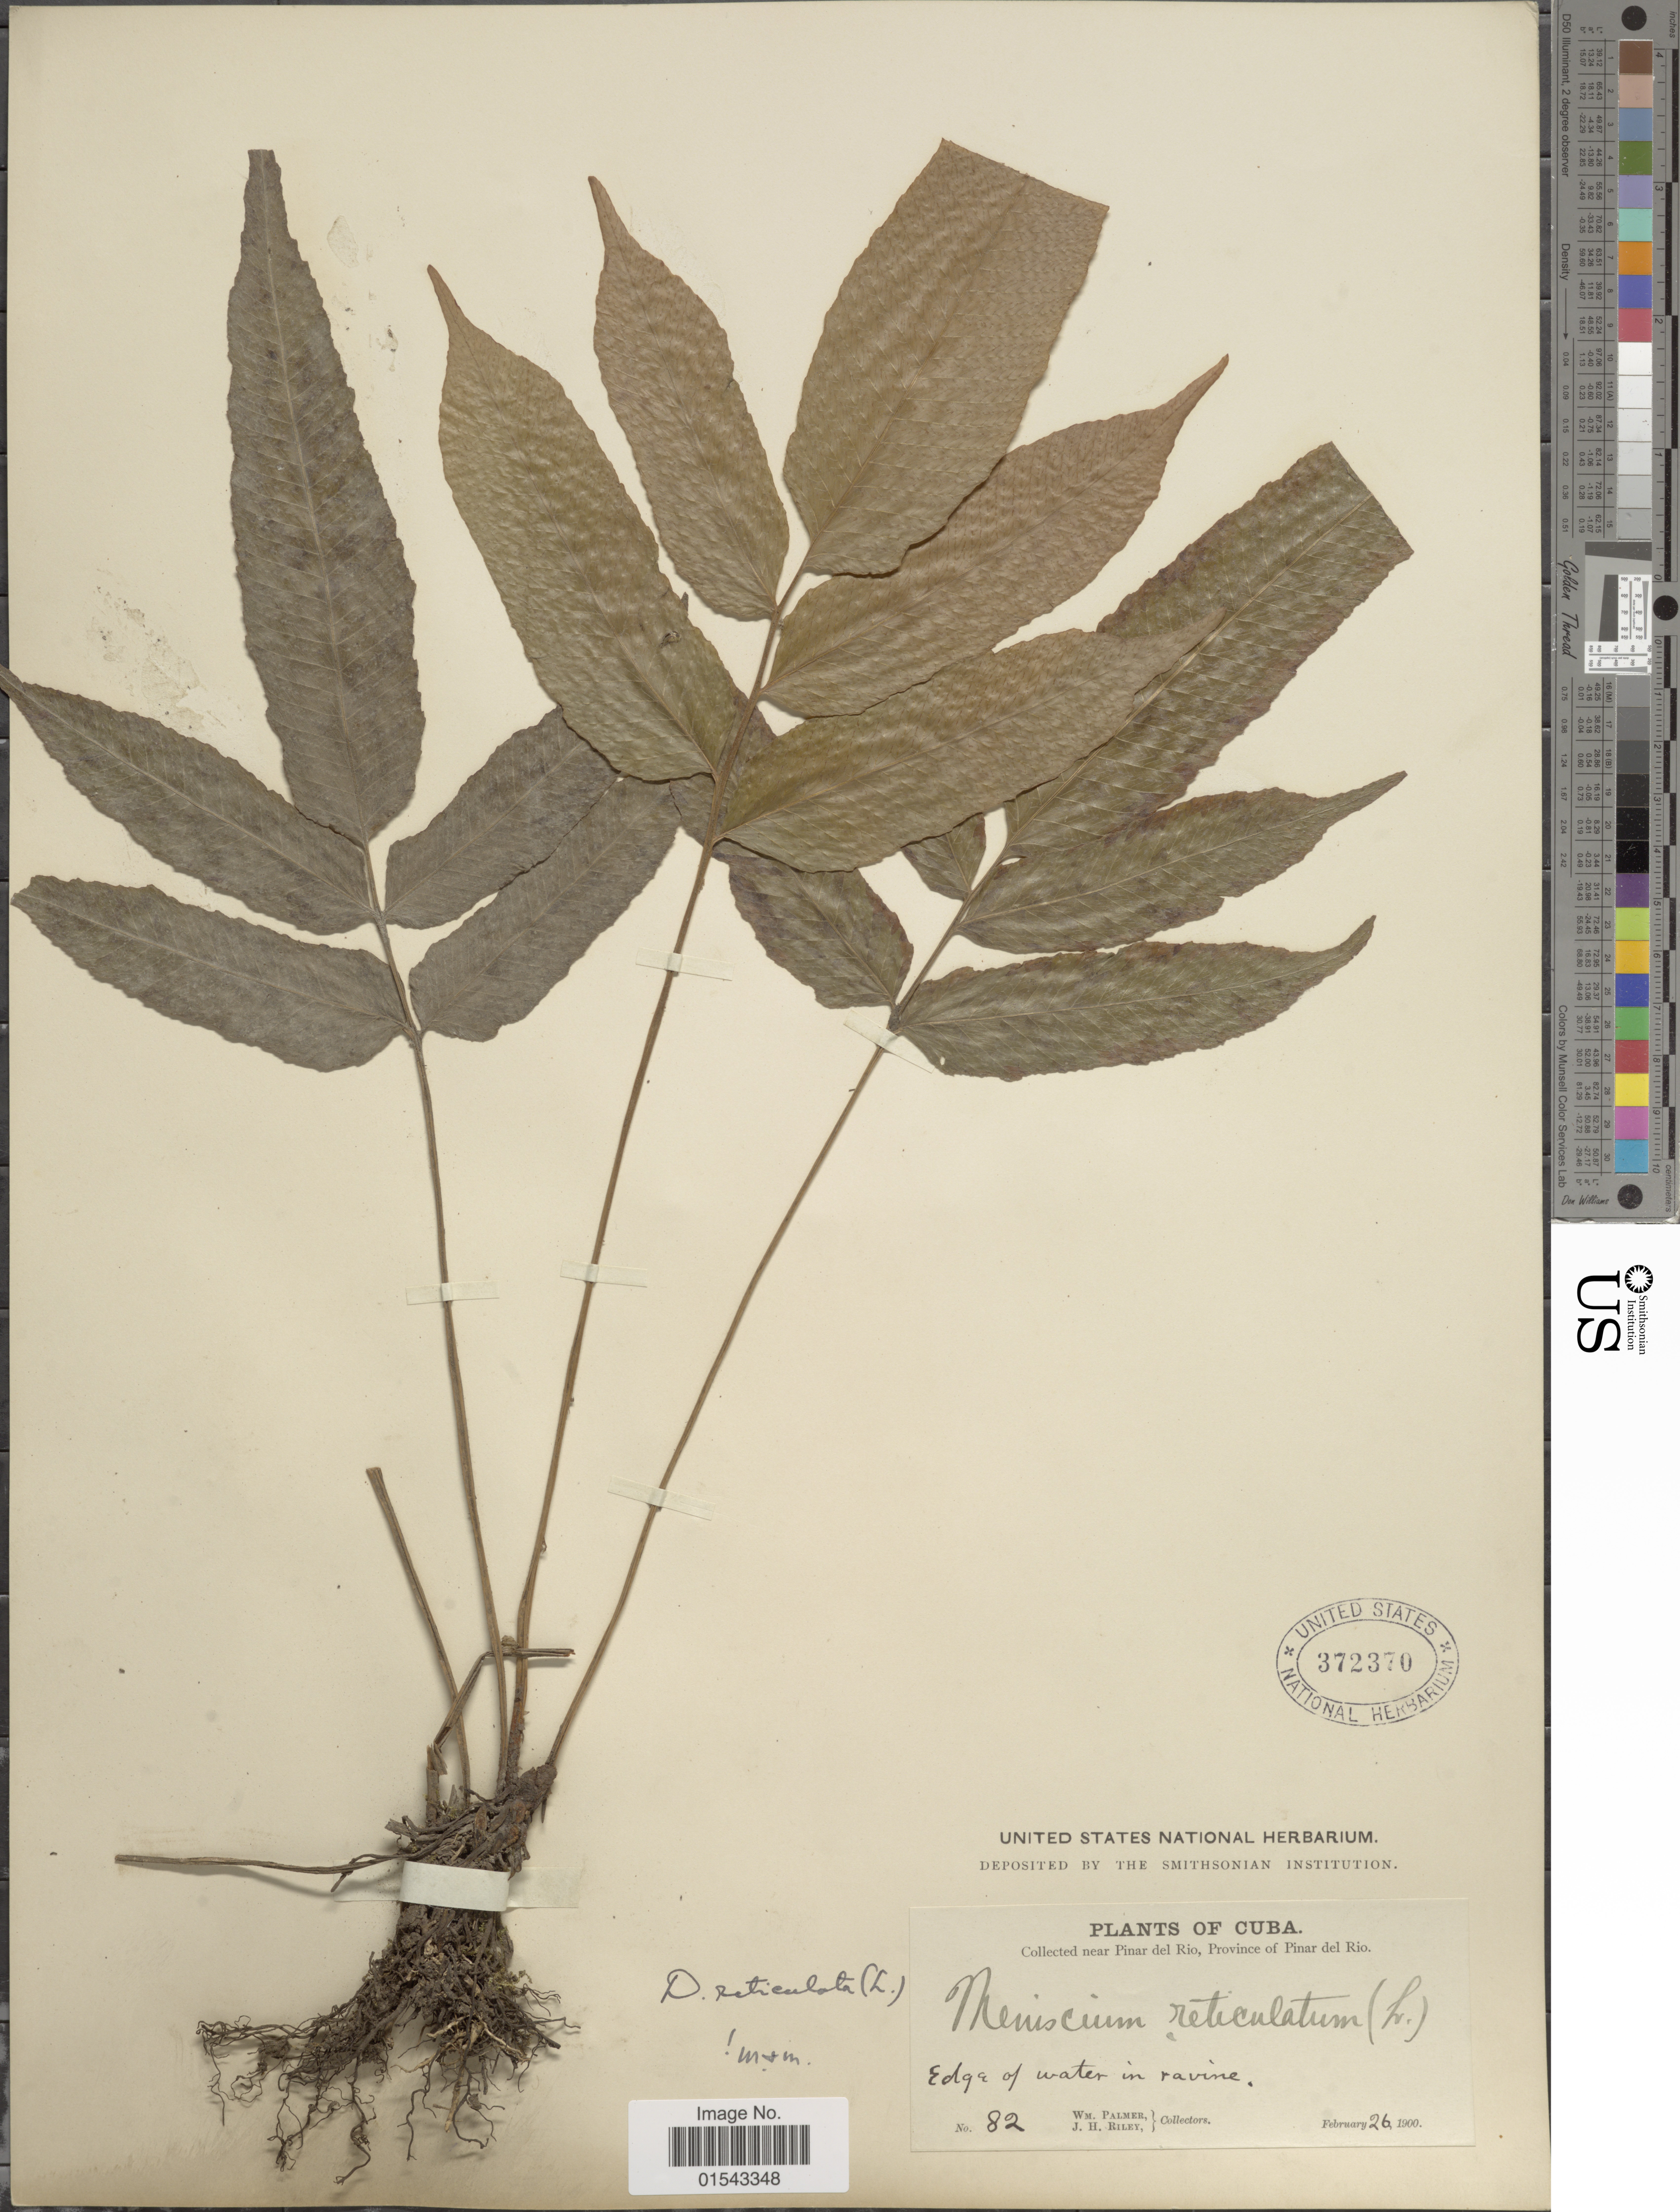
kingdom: Plantae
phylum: Tracheophyta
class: Polypodiopsida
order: Polypodiales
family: Thelypteridaceae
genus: Meniscium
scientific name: Meniscium reticulatum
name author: (L.) Sw.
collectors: W. Palmer & J. H. Riley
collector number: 82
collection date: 1900-02-26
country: Cuba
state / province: Pinar del Río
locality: Near Pinar del Rio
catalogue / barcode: US 372370